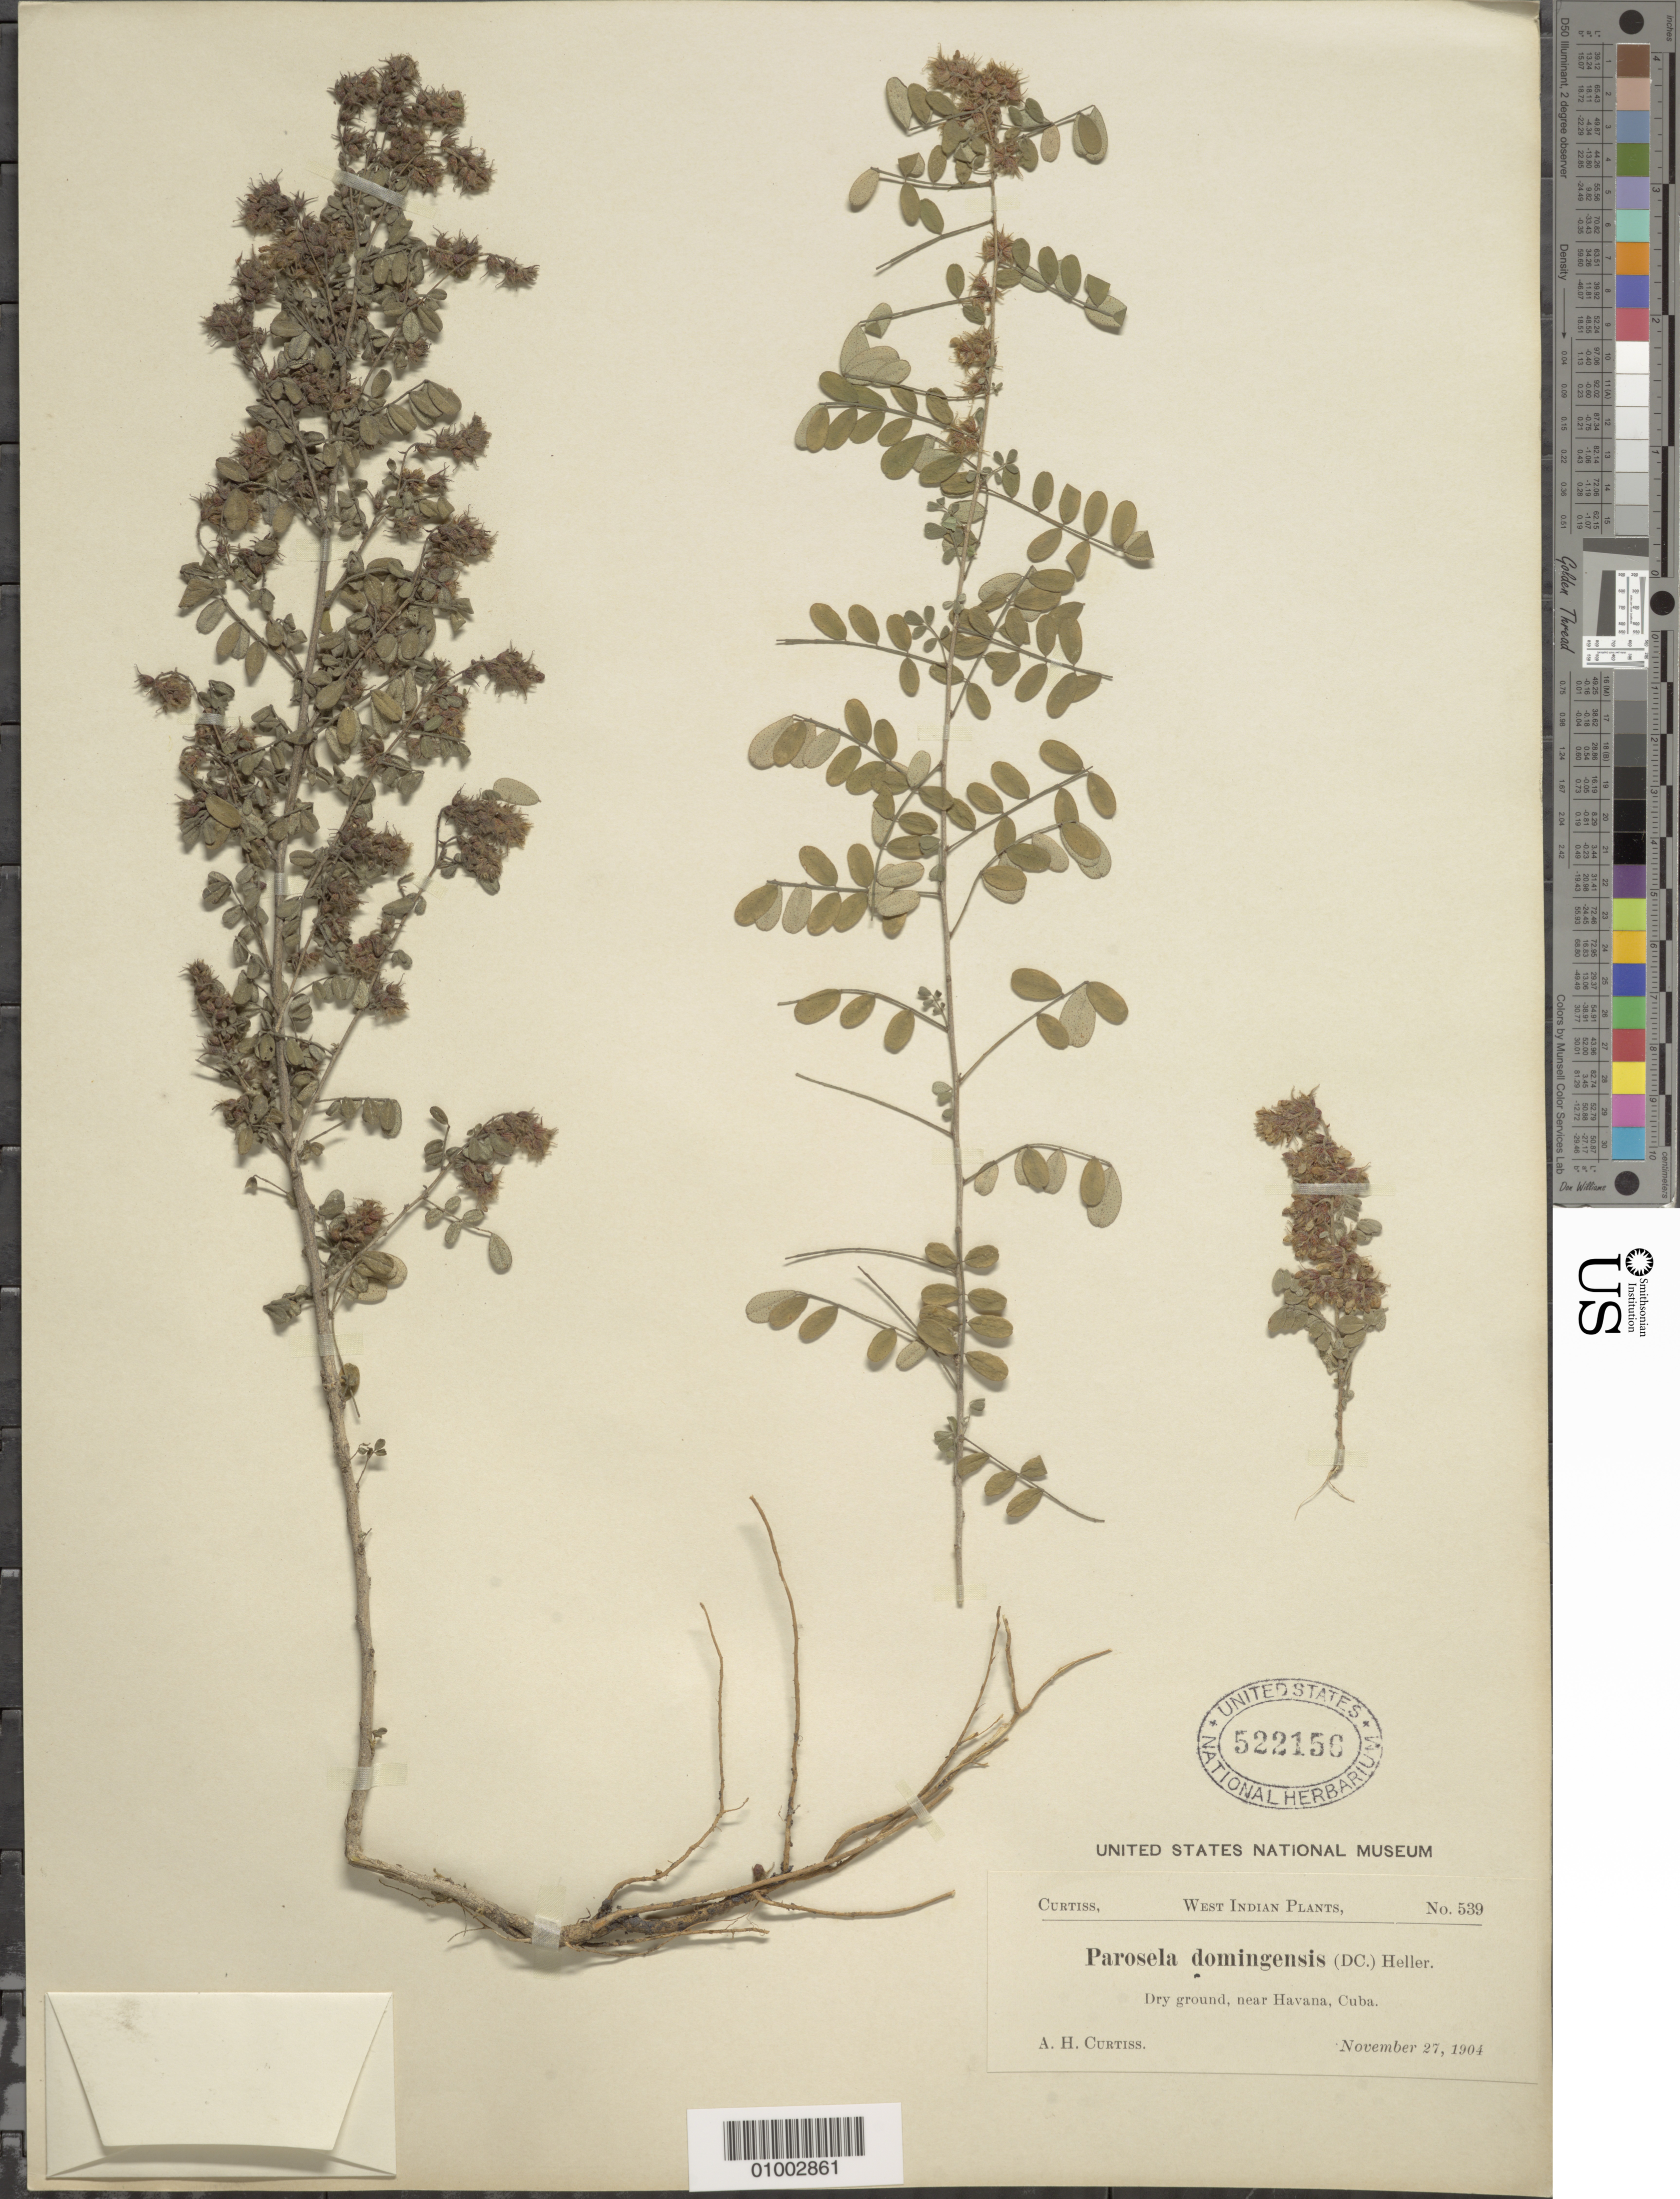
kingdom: Plantae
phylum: Tracheophyta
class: Magnoliopsida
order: Fabales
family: Fabaceae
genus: Dalea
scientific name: Dalea scandens var. paucifolia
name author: (J.M. Coult.) Barneby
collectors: A. H. Curtiss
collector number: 539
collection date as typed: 27 Nov 1904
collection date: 1904-11-27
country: Cuba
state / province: La Habana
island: Cuba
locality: Dry ground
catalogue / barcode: US 522156